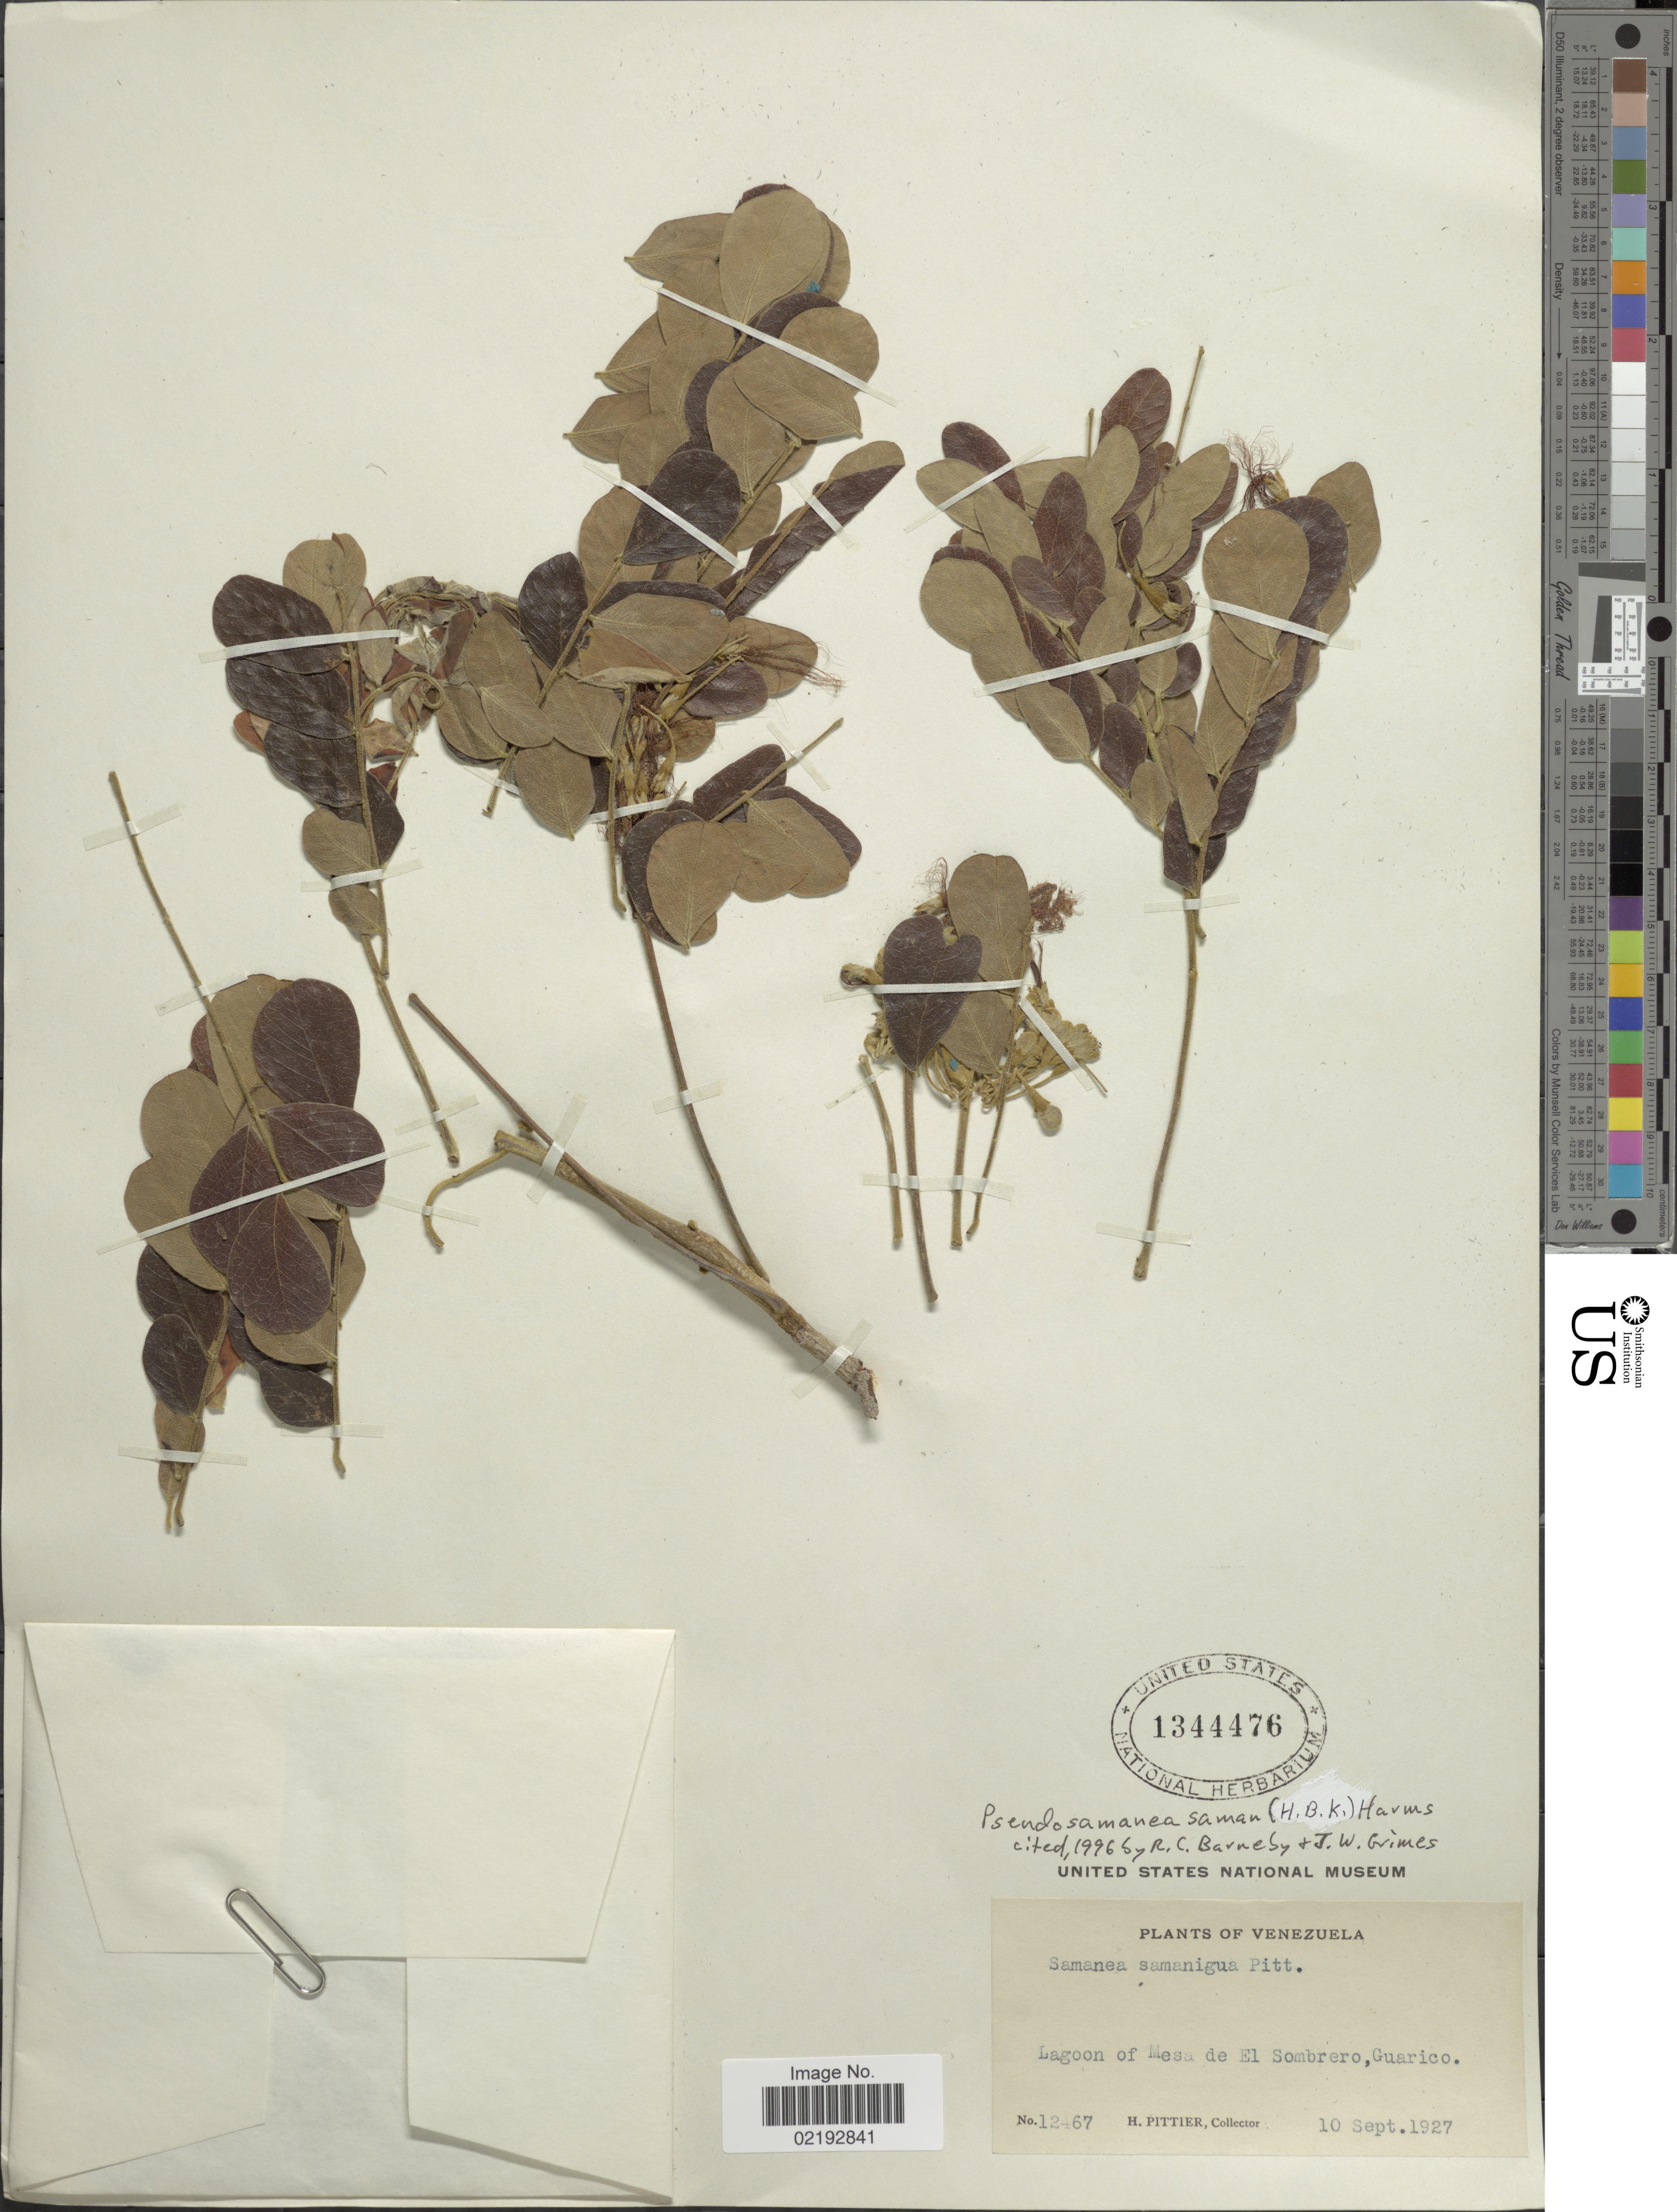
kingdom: Plantae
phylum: Tracheophyta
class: Magnoliopsida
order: Fabales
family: Fabaceae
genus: Pseudosamanea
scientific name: Pseudosamanea guachapele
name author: (Kunth) Harms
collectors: H. F. Pittier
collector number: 12467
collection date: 1927-09-10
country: Venezuela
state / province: Guárico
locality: Lagoon of Mesa de El Sombrero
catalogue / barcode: US 1344476